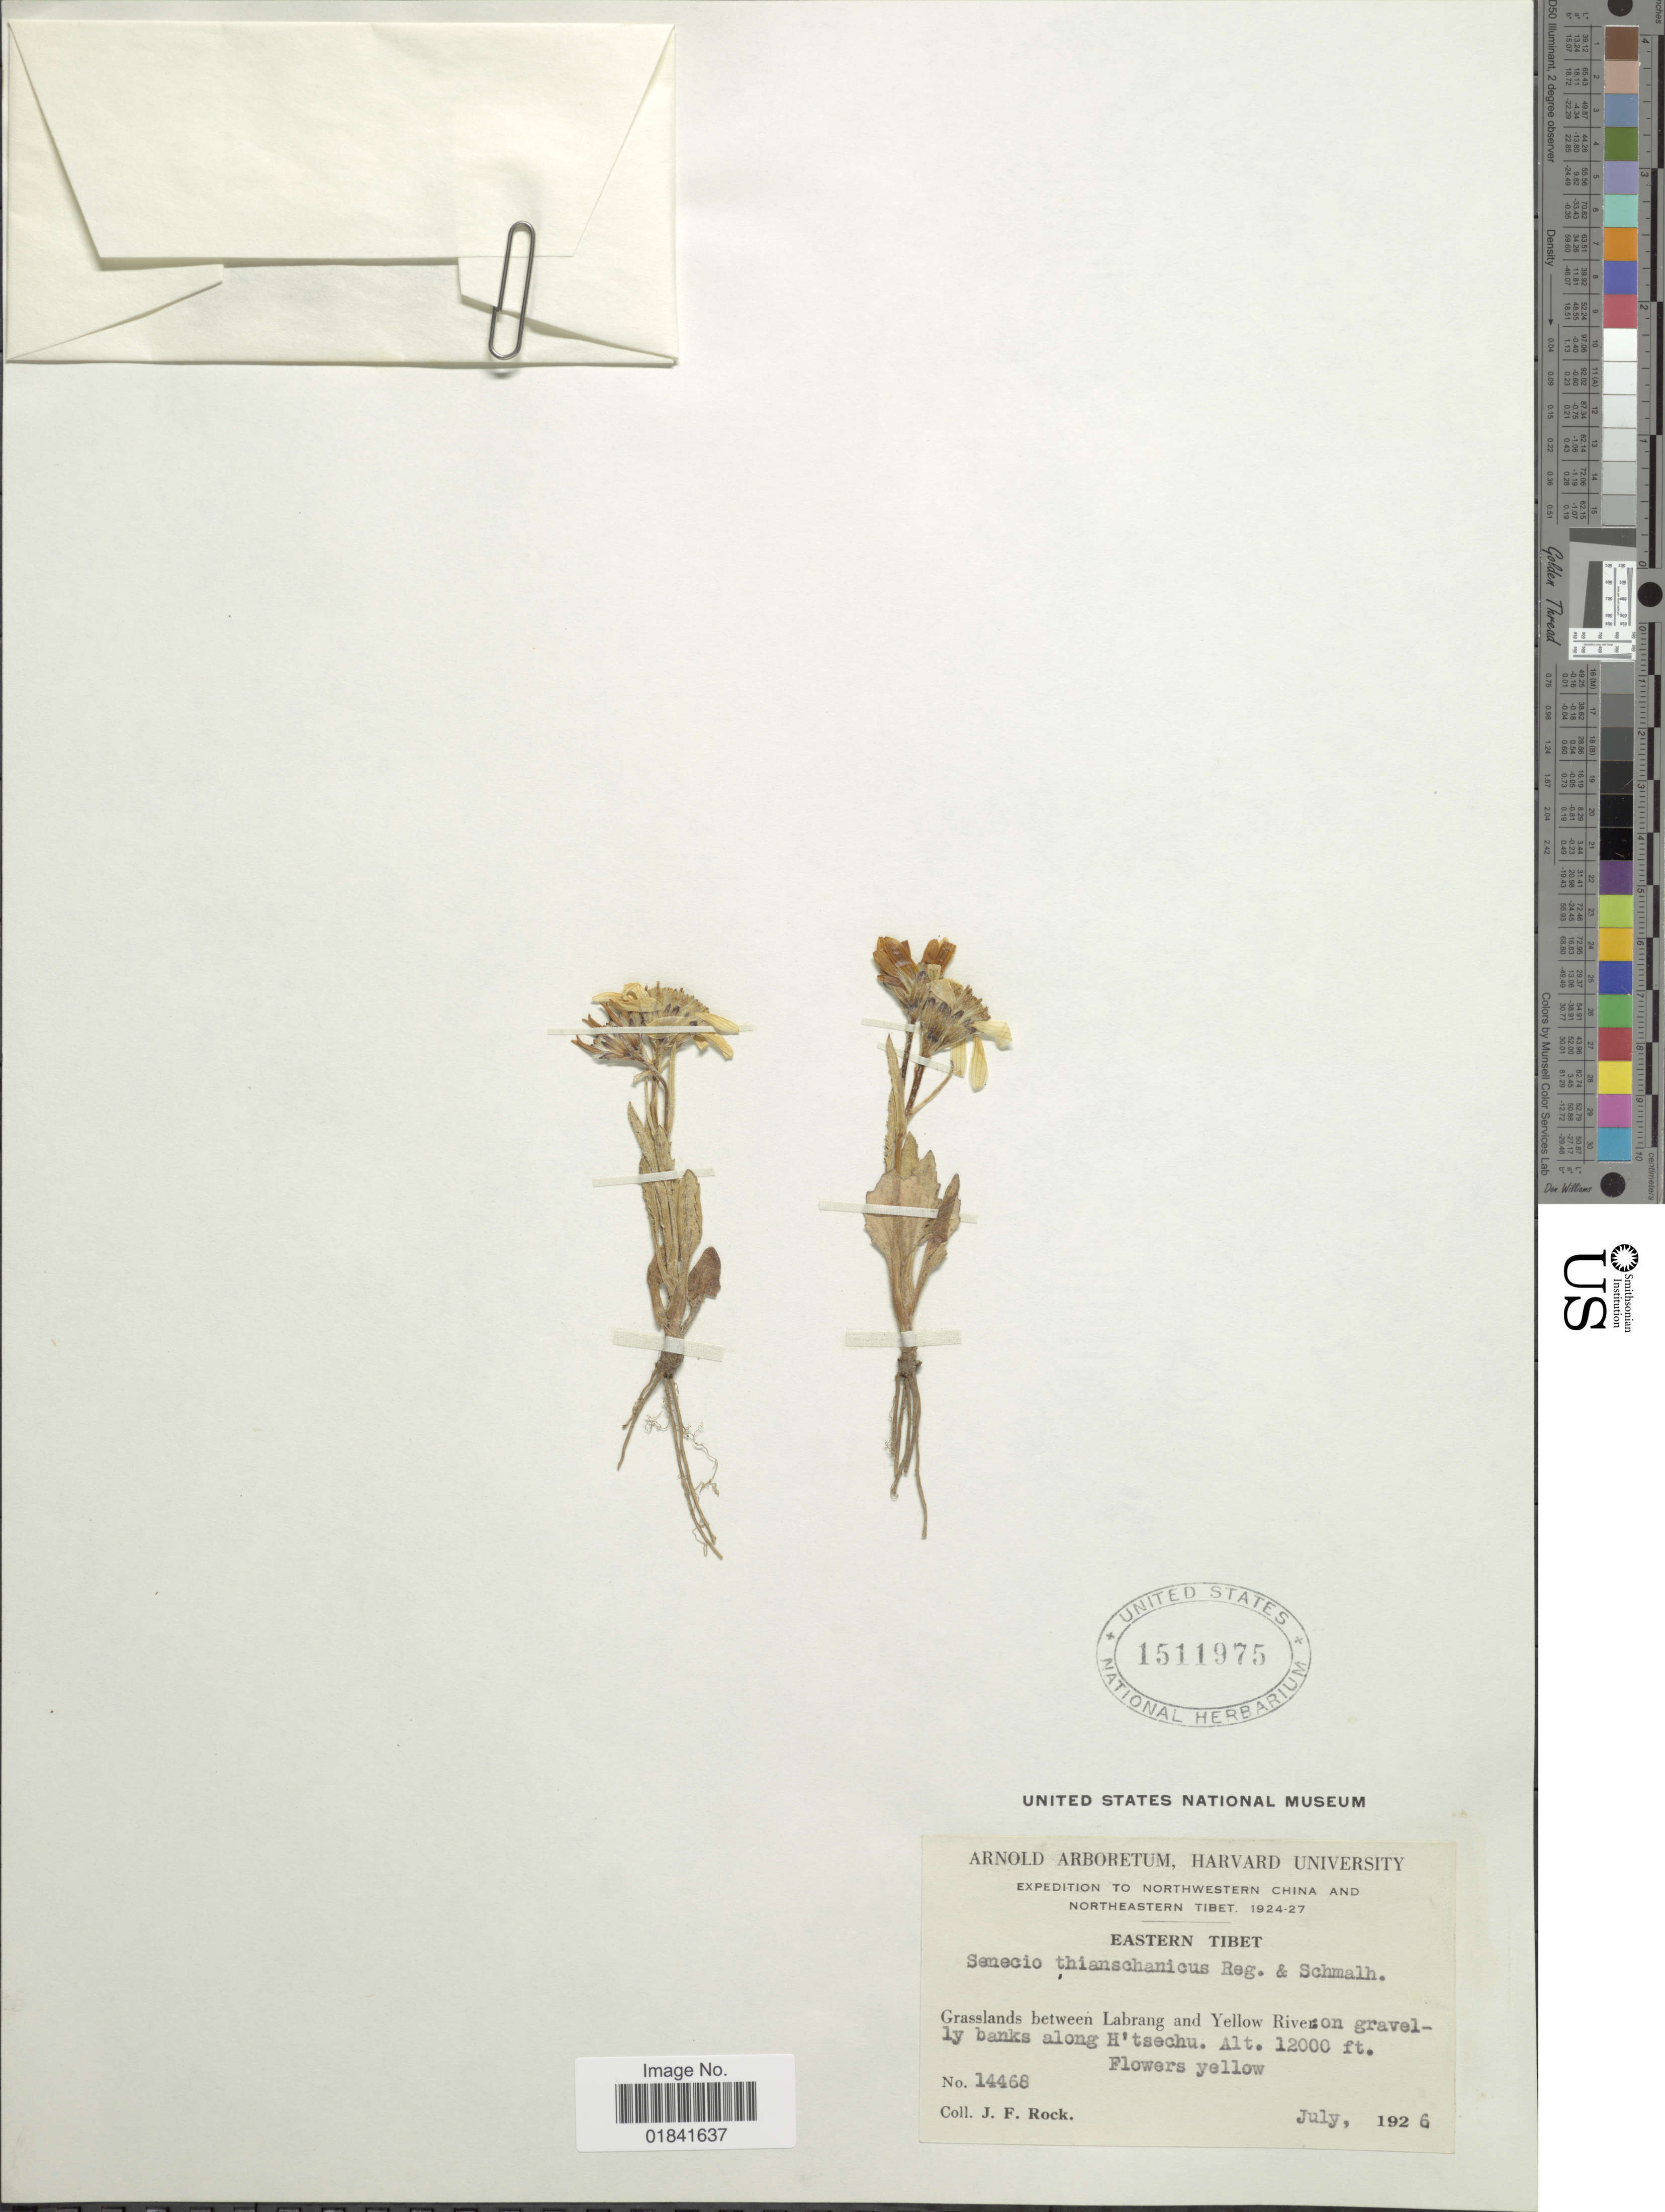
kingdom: Plantae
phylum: Tracheophyta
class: Magnoliopsida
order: Asterales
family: Asteraceae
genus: Senecio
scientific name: Senecio thianschanicus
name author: Regel & Schmalh.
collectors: J. F. Rock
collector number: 14468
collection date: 1926-07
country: China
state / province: Xizang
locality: Northwestern China and Northeastern Tibet, Eastern Tibet, Grasslands between Labrang and Yellow River on gravelly banks along H'tsechu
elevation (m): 3658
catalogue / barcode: US 1511975